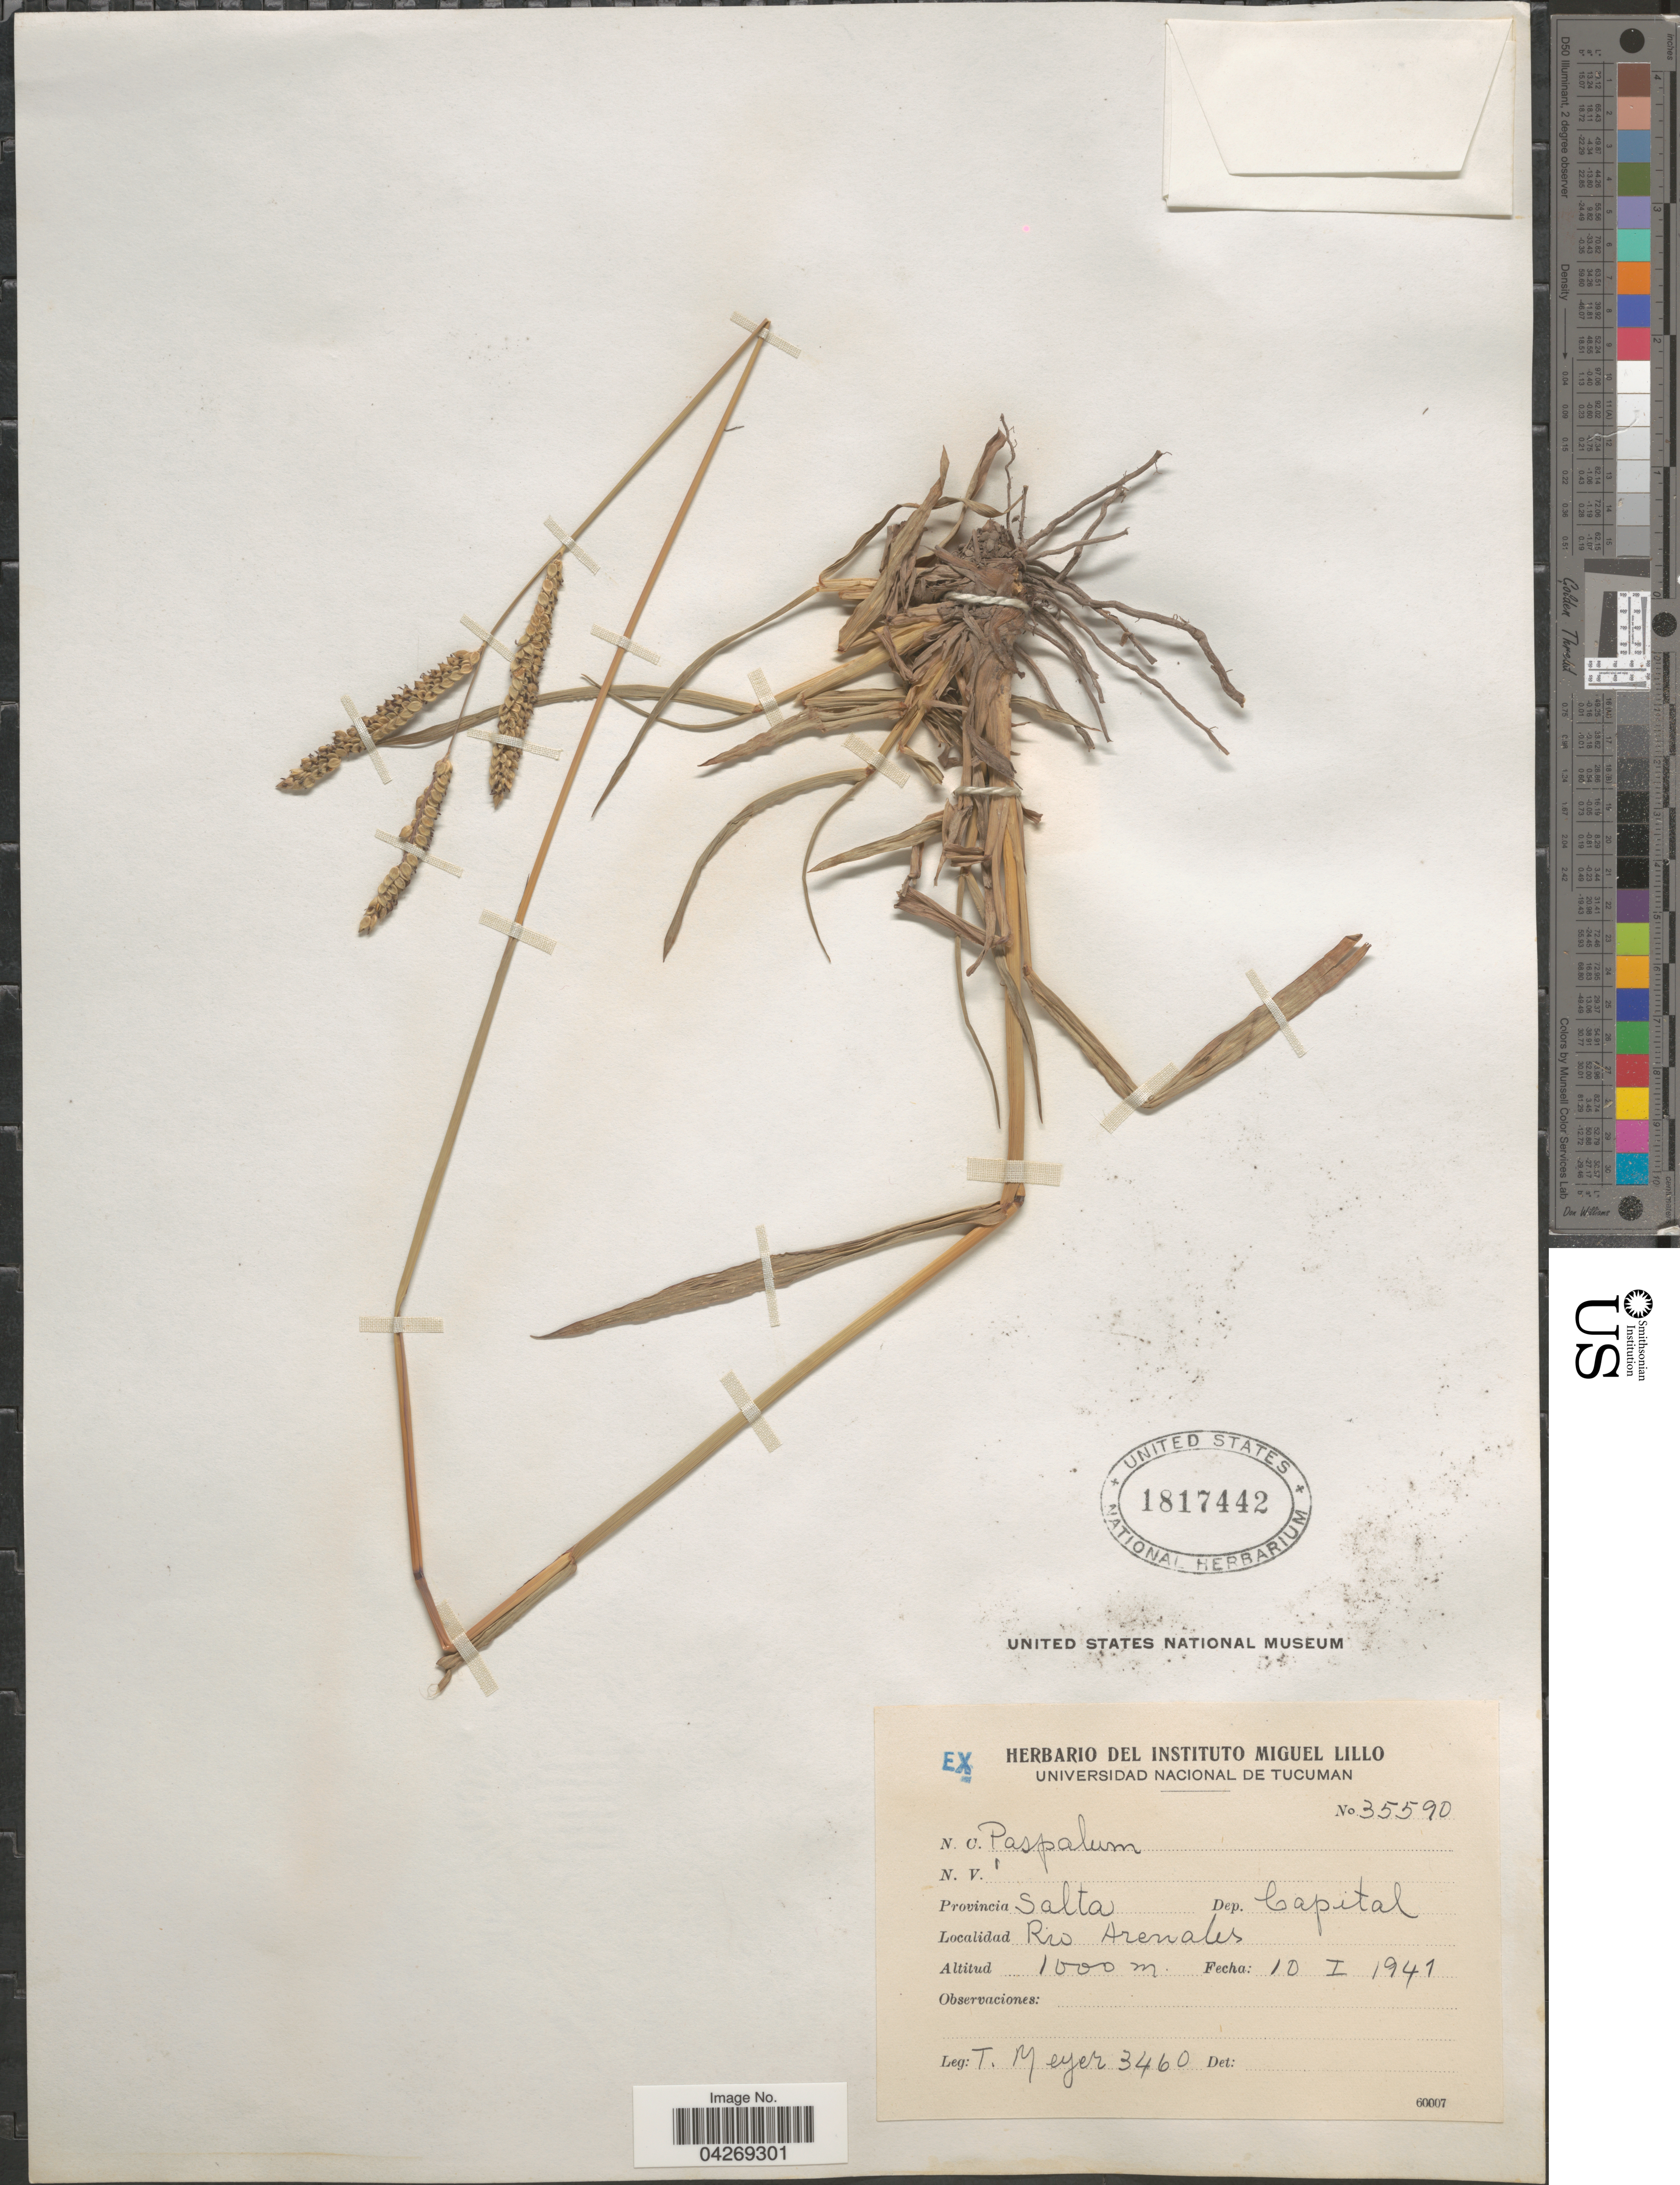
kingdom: Plantae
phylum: Tracheophyta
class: Liliopsida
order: Poales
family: Poaceae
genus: Paspalum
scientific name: Paspalum dilatatum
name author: Poir.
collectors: T. Meyer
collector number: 3460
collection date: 1941-01-10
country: Argentina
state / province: Salta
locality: Dep. Capital. Rio Arenales.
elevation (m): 1000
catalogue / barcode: US 1817442